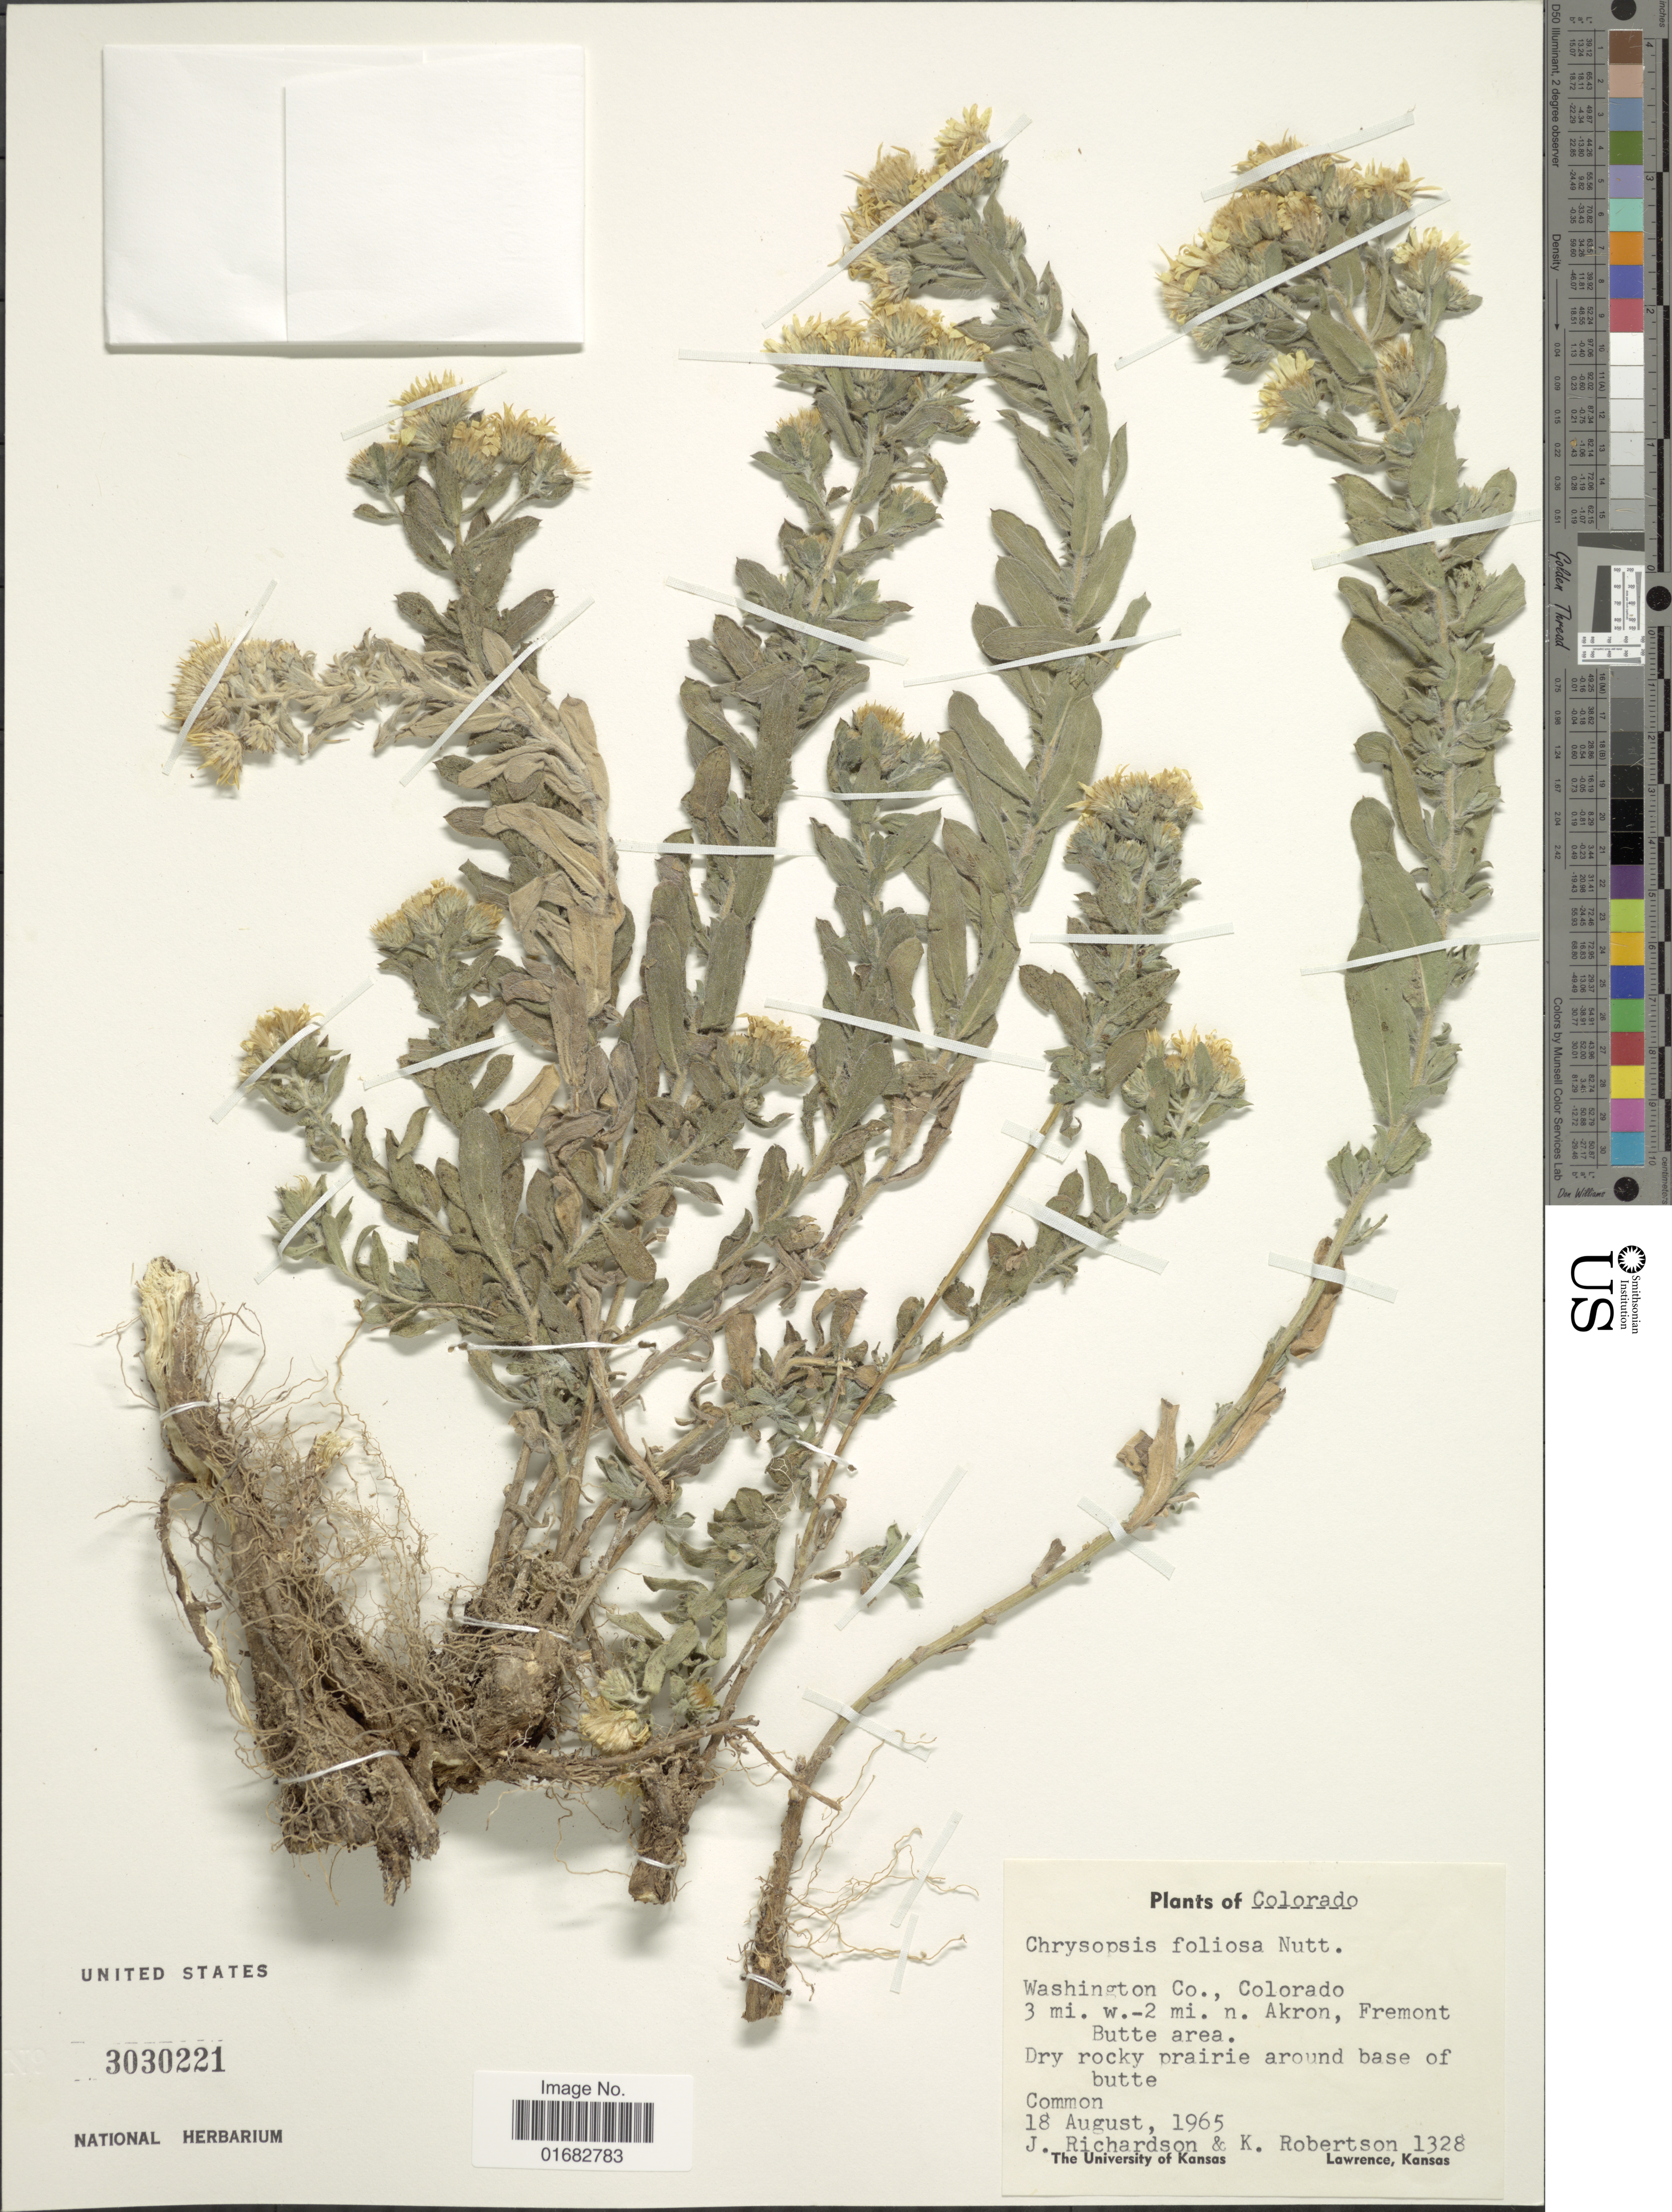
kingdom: Plantae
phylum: Tracheophyta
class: Magnoliopsida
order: Asterales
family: Asteraceae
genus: Heterotheca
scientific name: Heterotheca villosa var. foliosa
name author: (Nutt.) V.L. Harms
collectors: J. Richardson & K. Robertson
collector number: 1328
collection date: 1965-08-18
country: United States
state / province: Colorado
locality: Washington Co.: 3 mi. w. -2 mi. n. Akron, Fremont Butte area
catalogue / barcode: US 3030221